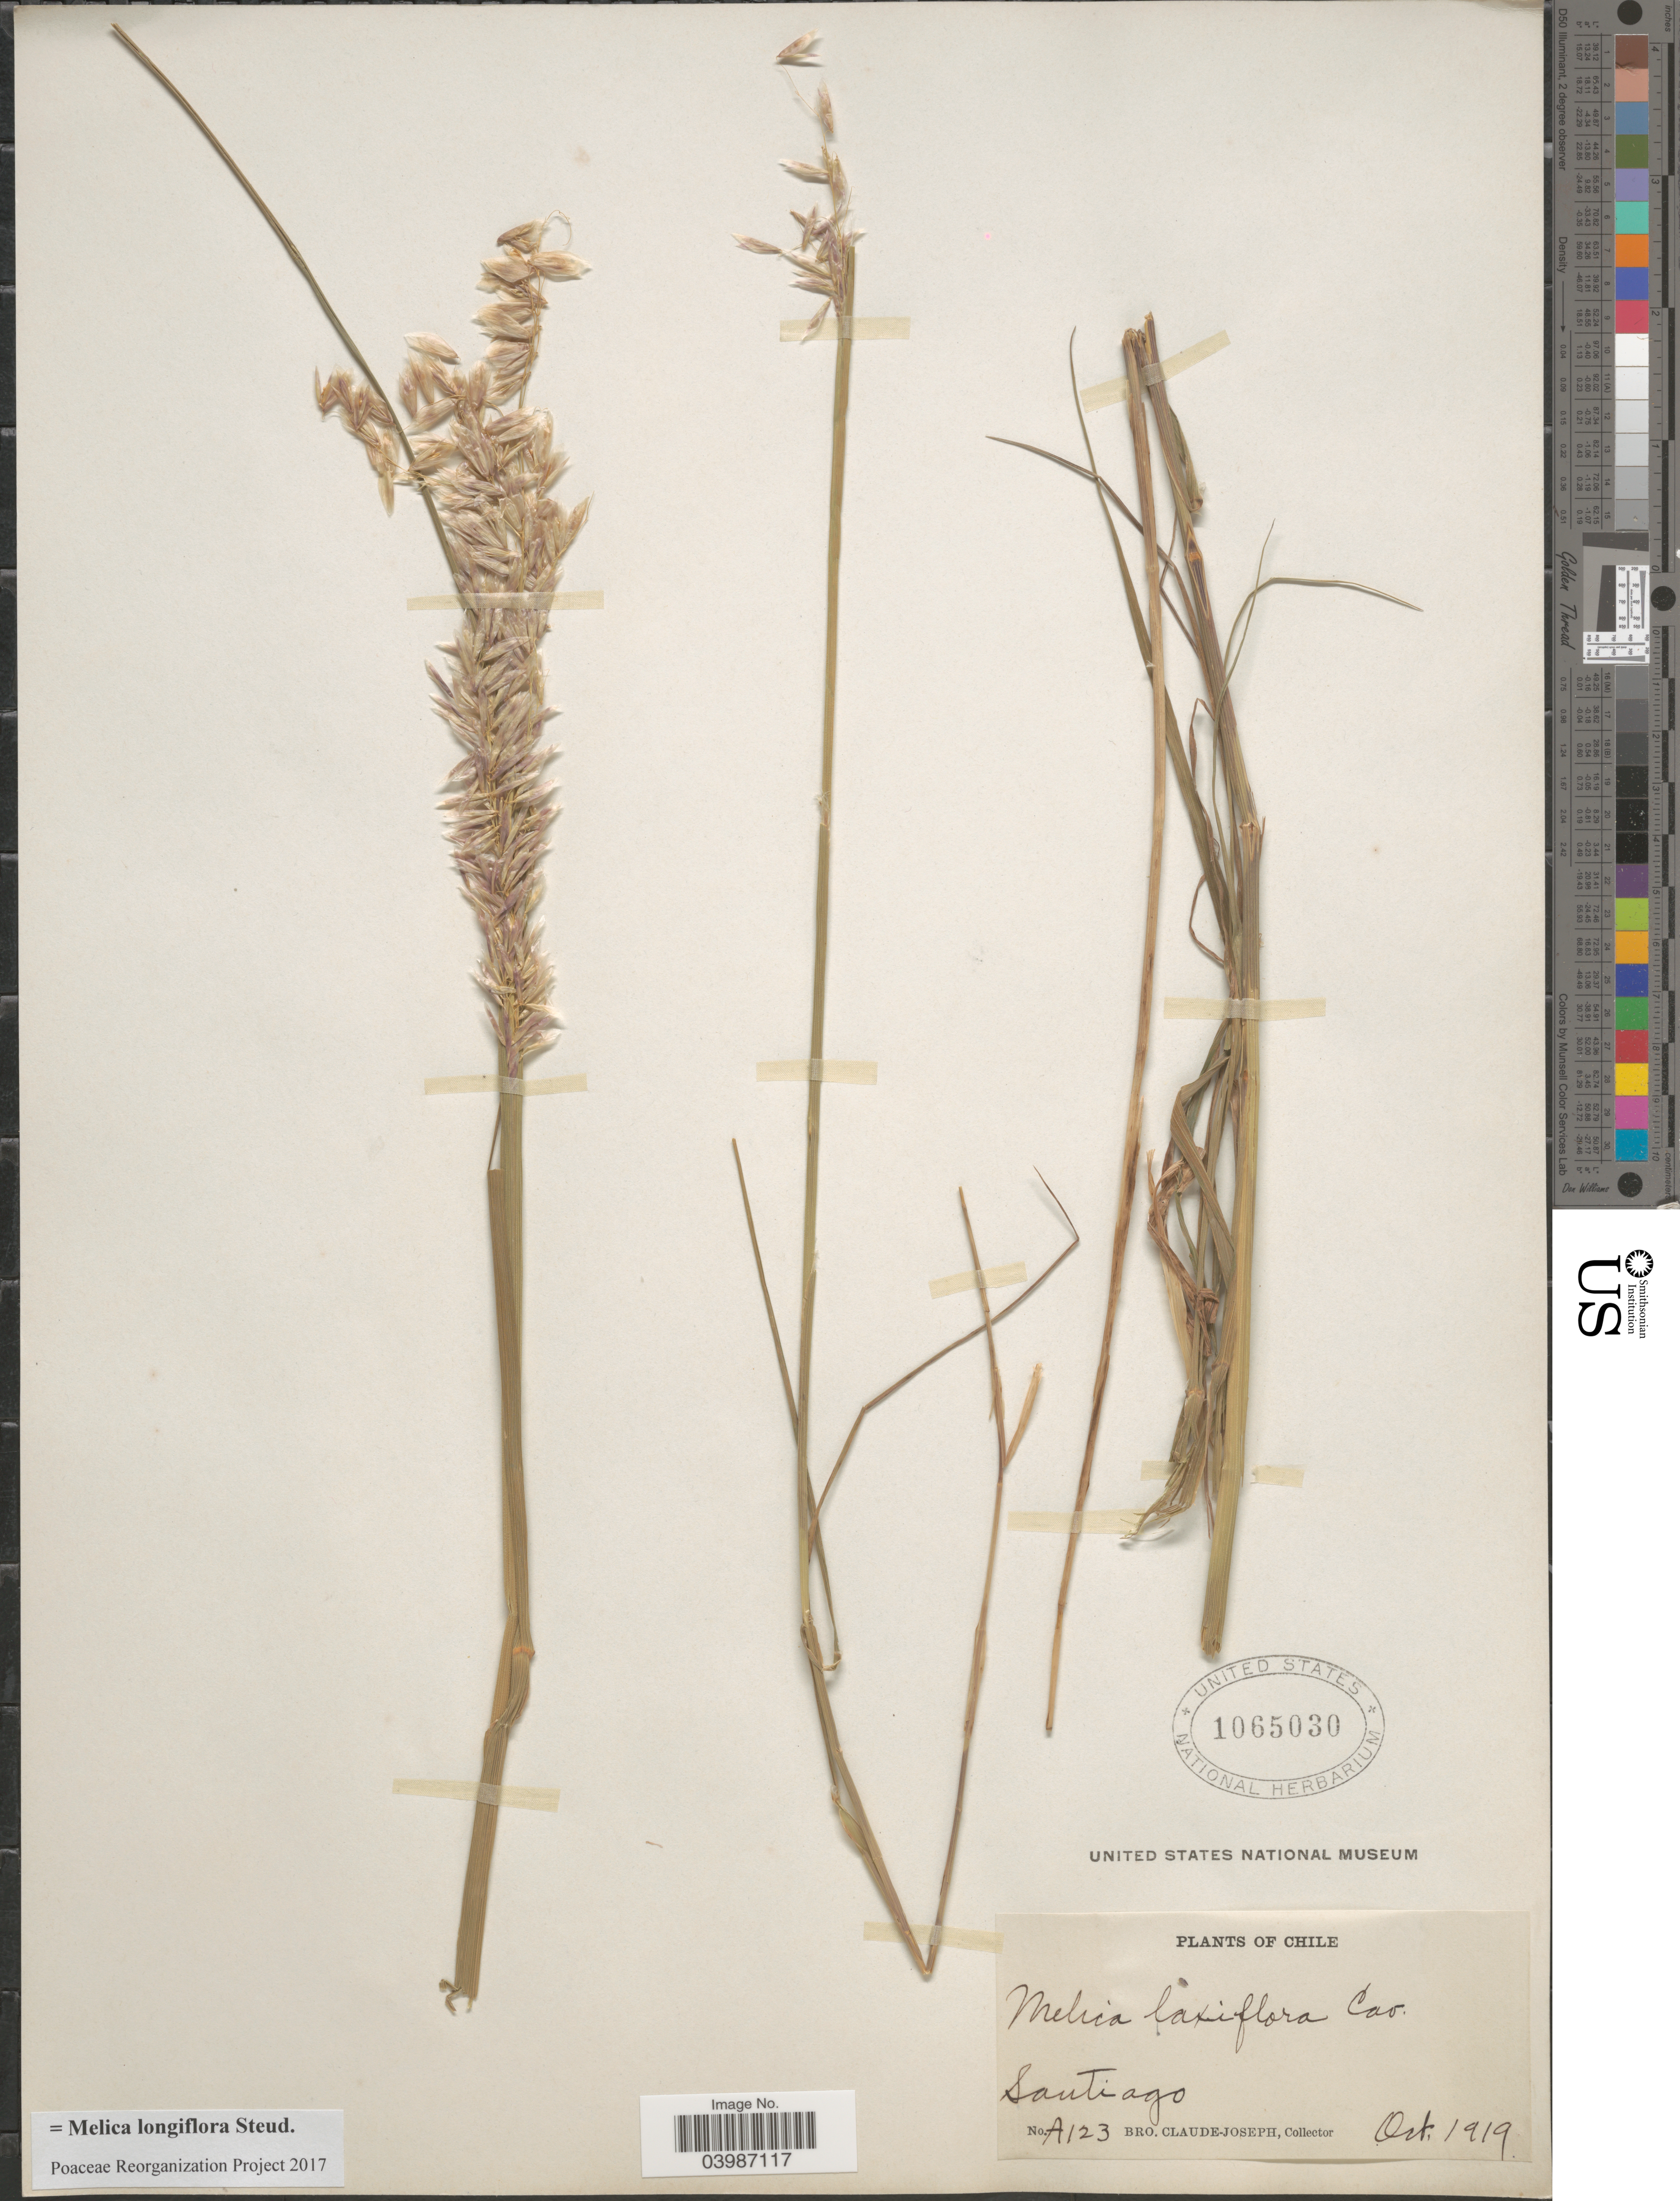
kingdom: Plantae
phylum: Tracheophyta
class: Liliopsida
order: Poales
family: Poaceae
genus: Melica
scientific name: Melica longiflora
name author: Steud.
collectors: Bro. Claude-Joseph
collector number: A123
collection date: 1919-10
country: Chile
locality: Santiago.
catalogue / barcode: US 1065030